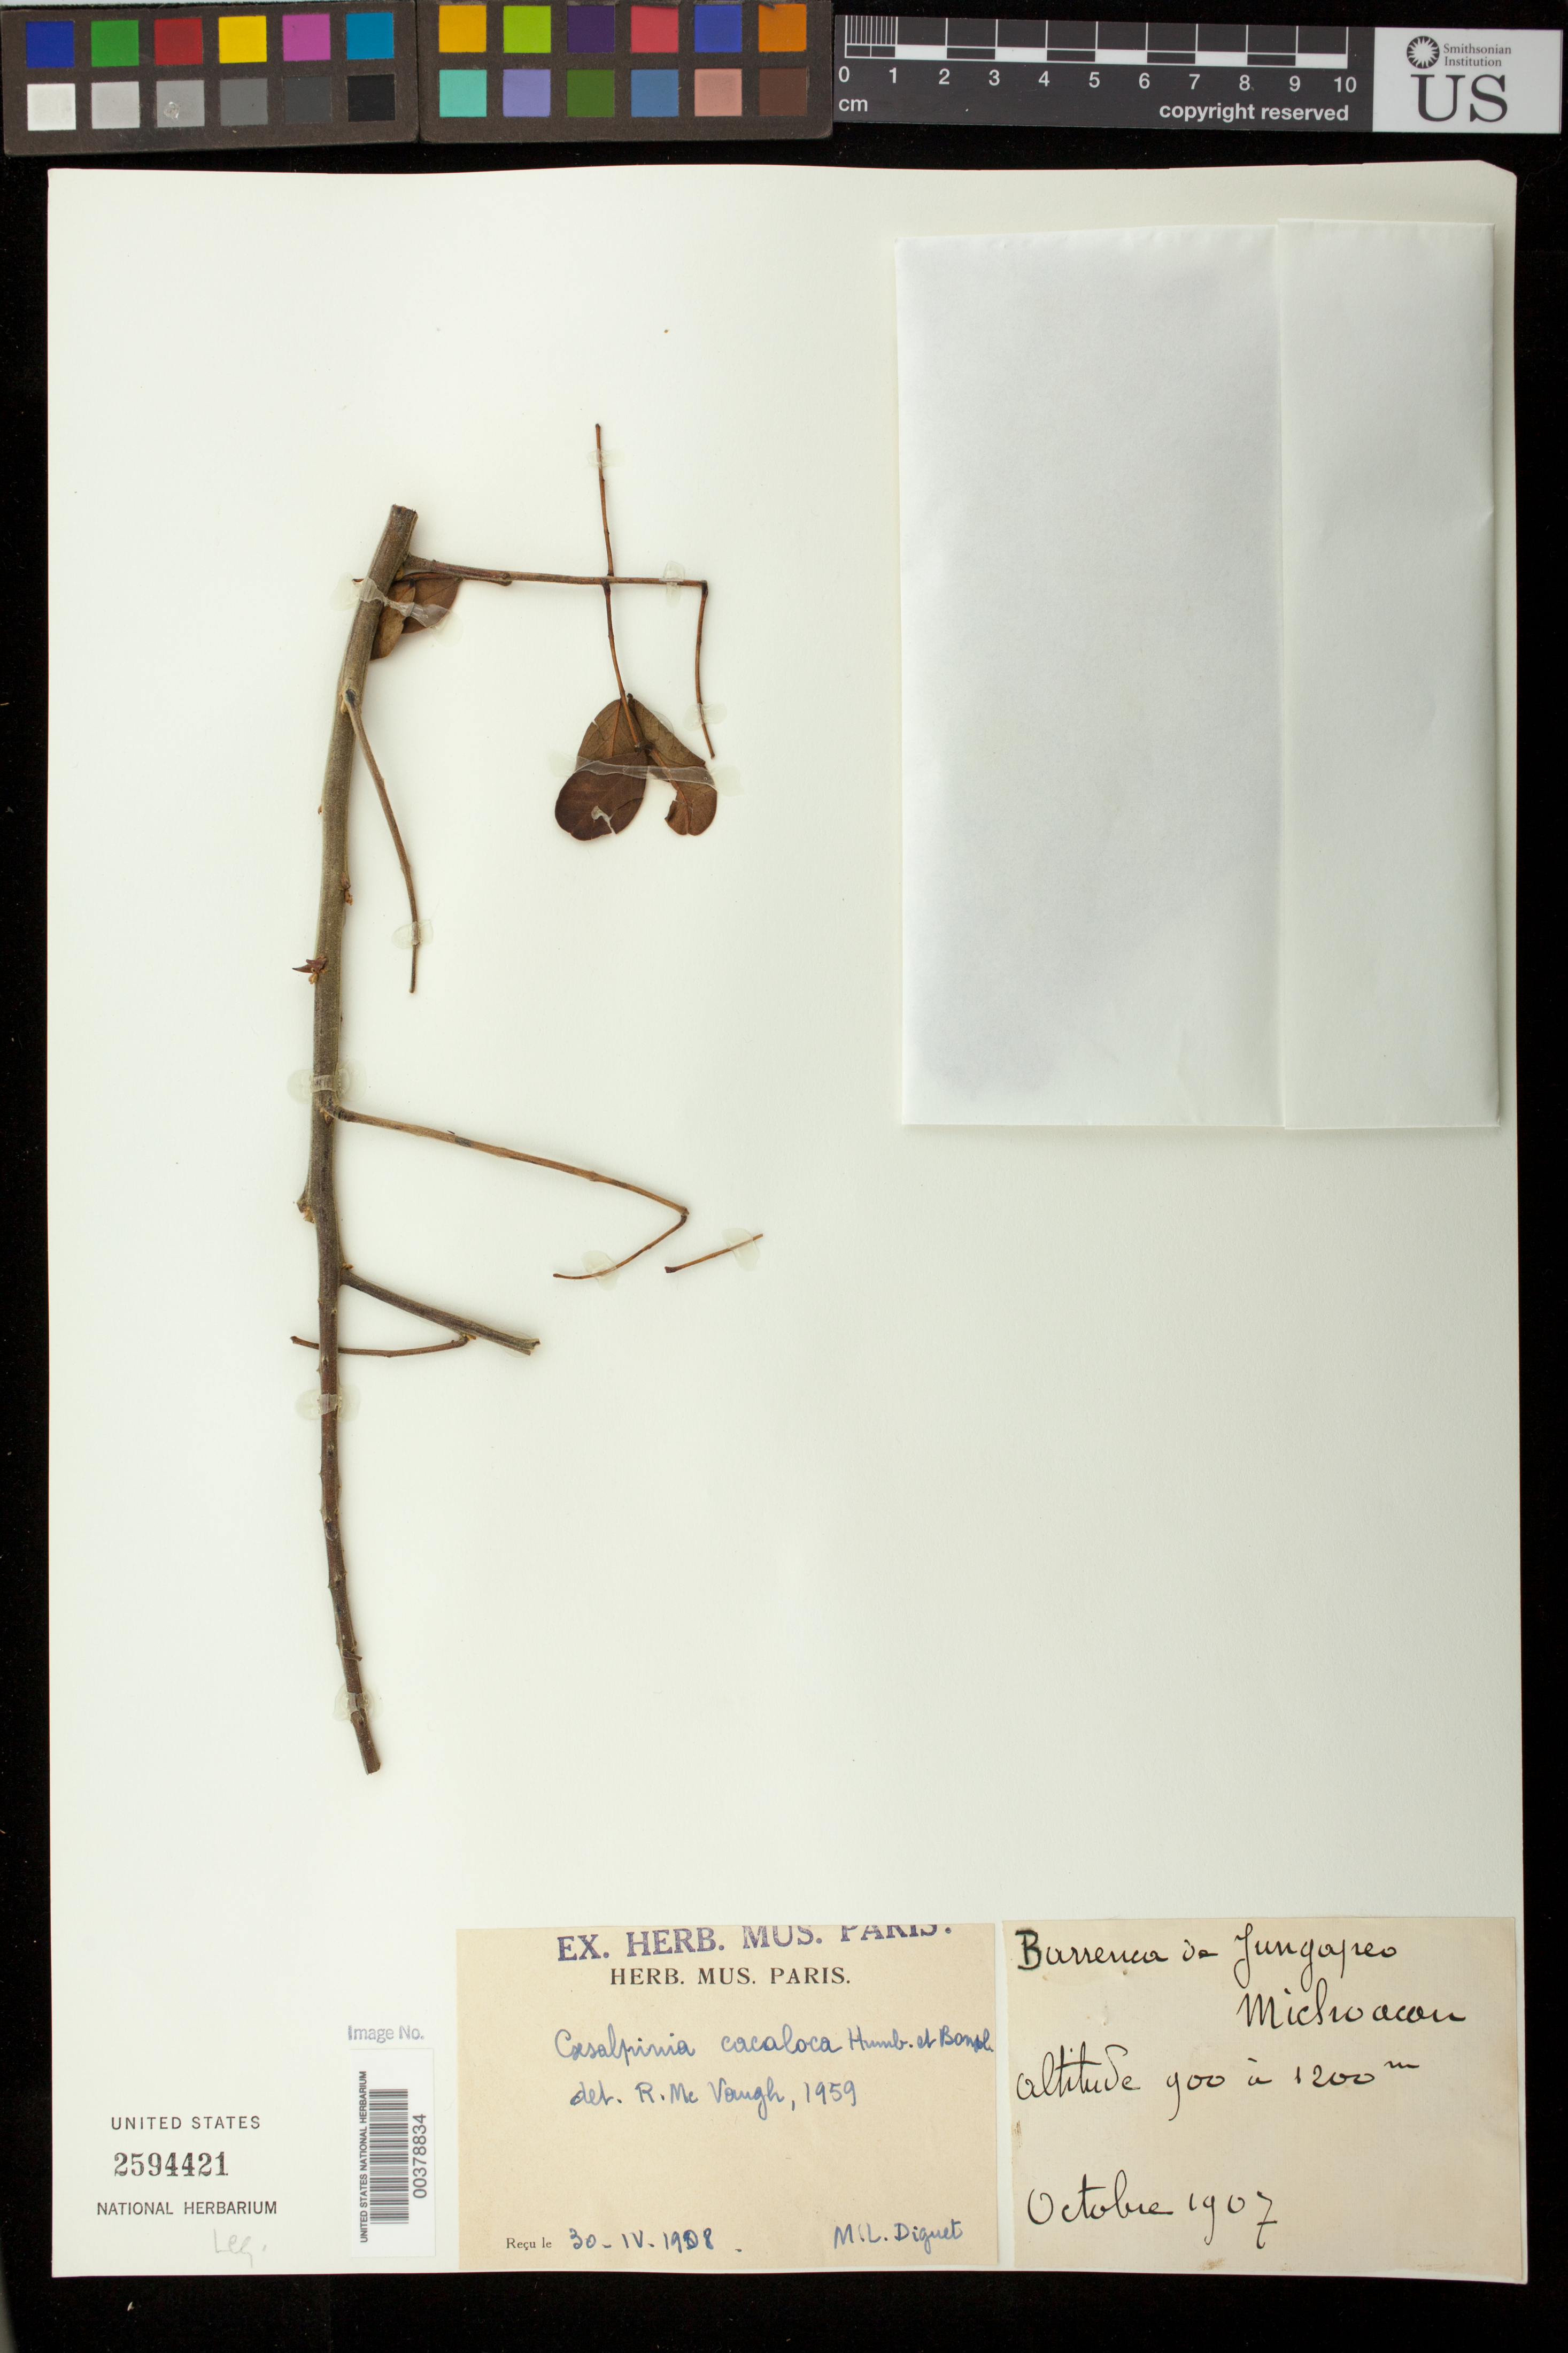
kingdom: Plantae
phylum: Tracheophyta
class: Magnoliopsida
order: Fabales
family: Fabaceae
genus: Tara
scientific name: Tara cacalaco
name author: (Bonpl.) Molinari & Sánchez Och.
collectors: M. L. Diguet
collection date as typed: Oct 1907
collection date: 1907-10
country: Mexico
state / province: Michoacán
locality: Barrenca de Jungapeo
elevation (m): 900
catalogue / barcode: US 2594421